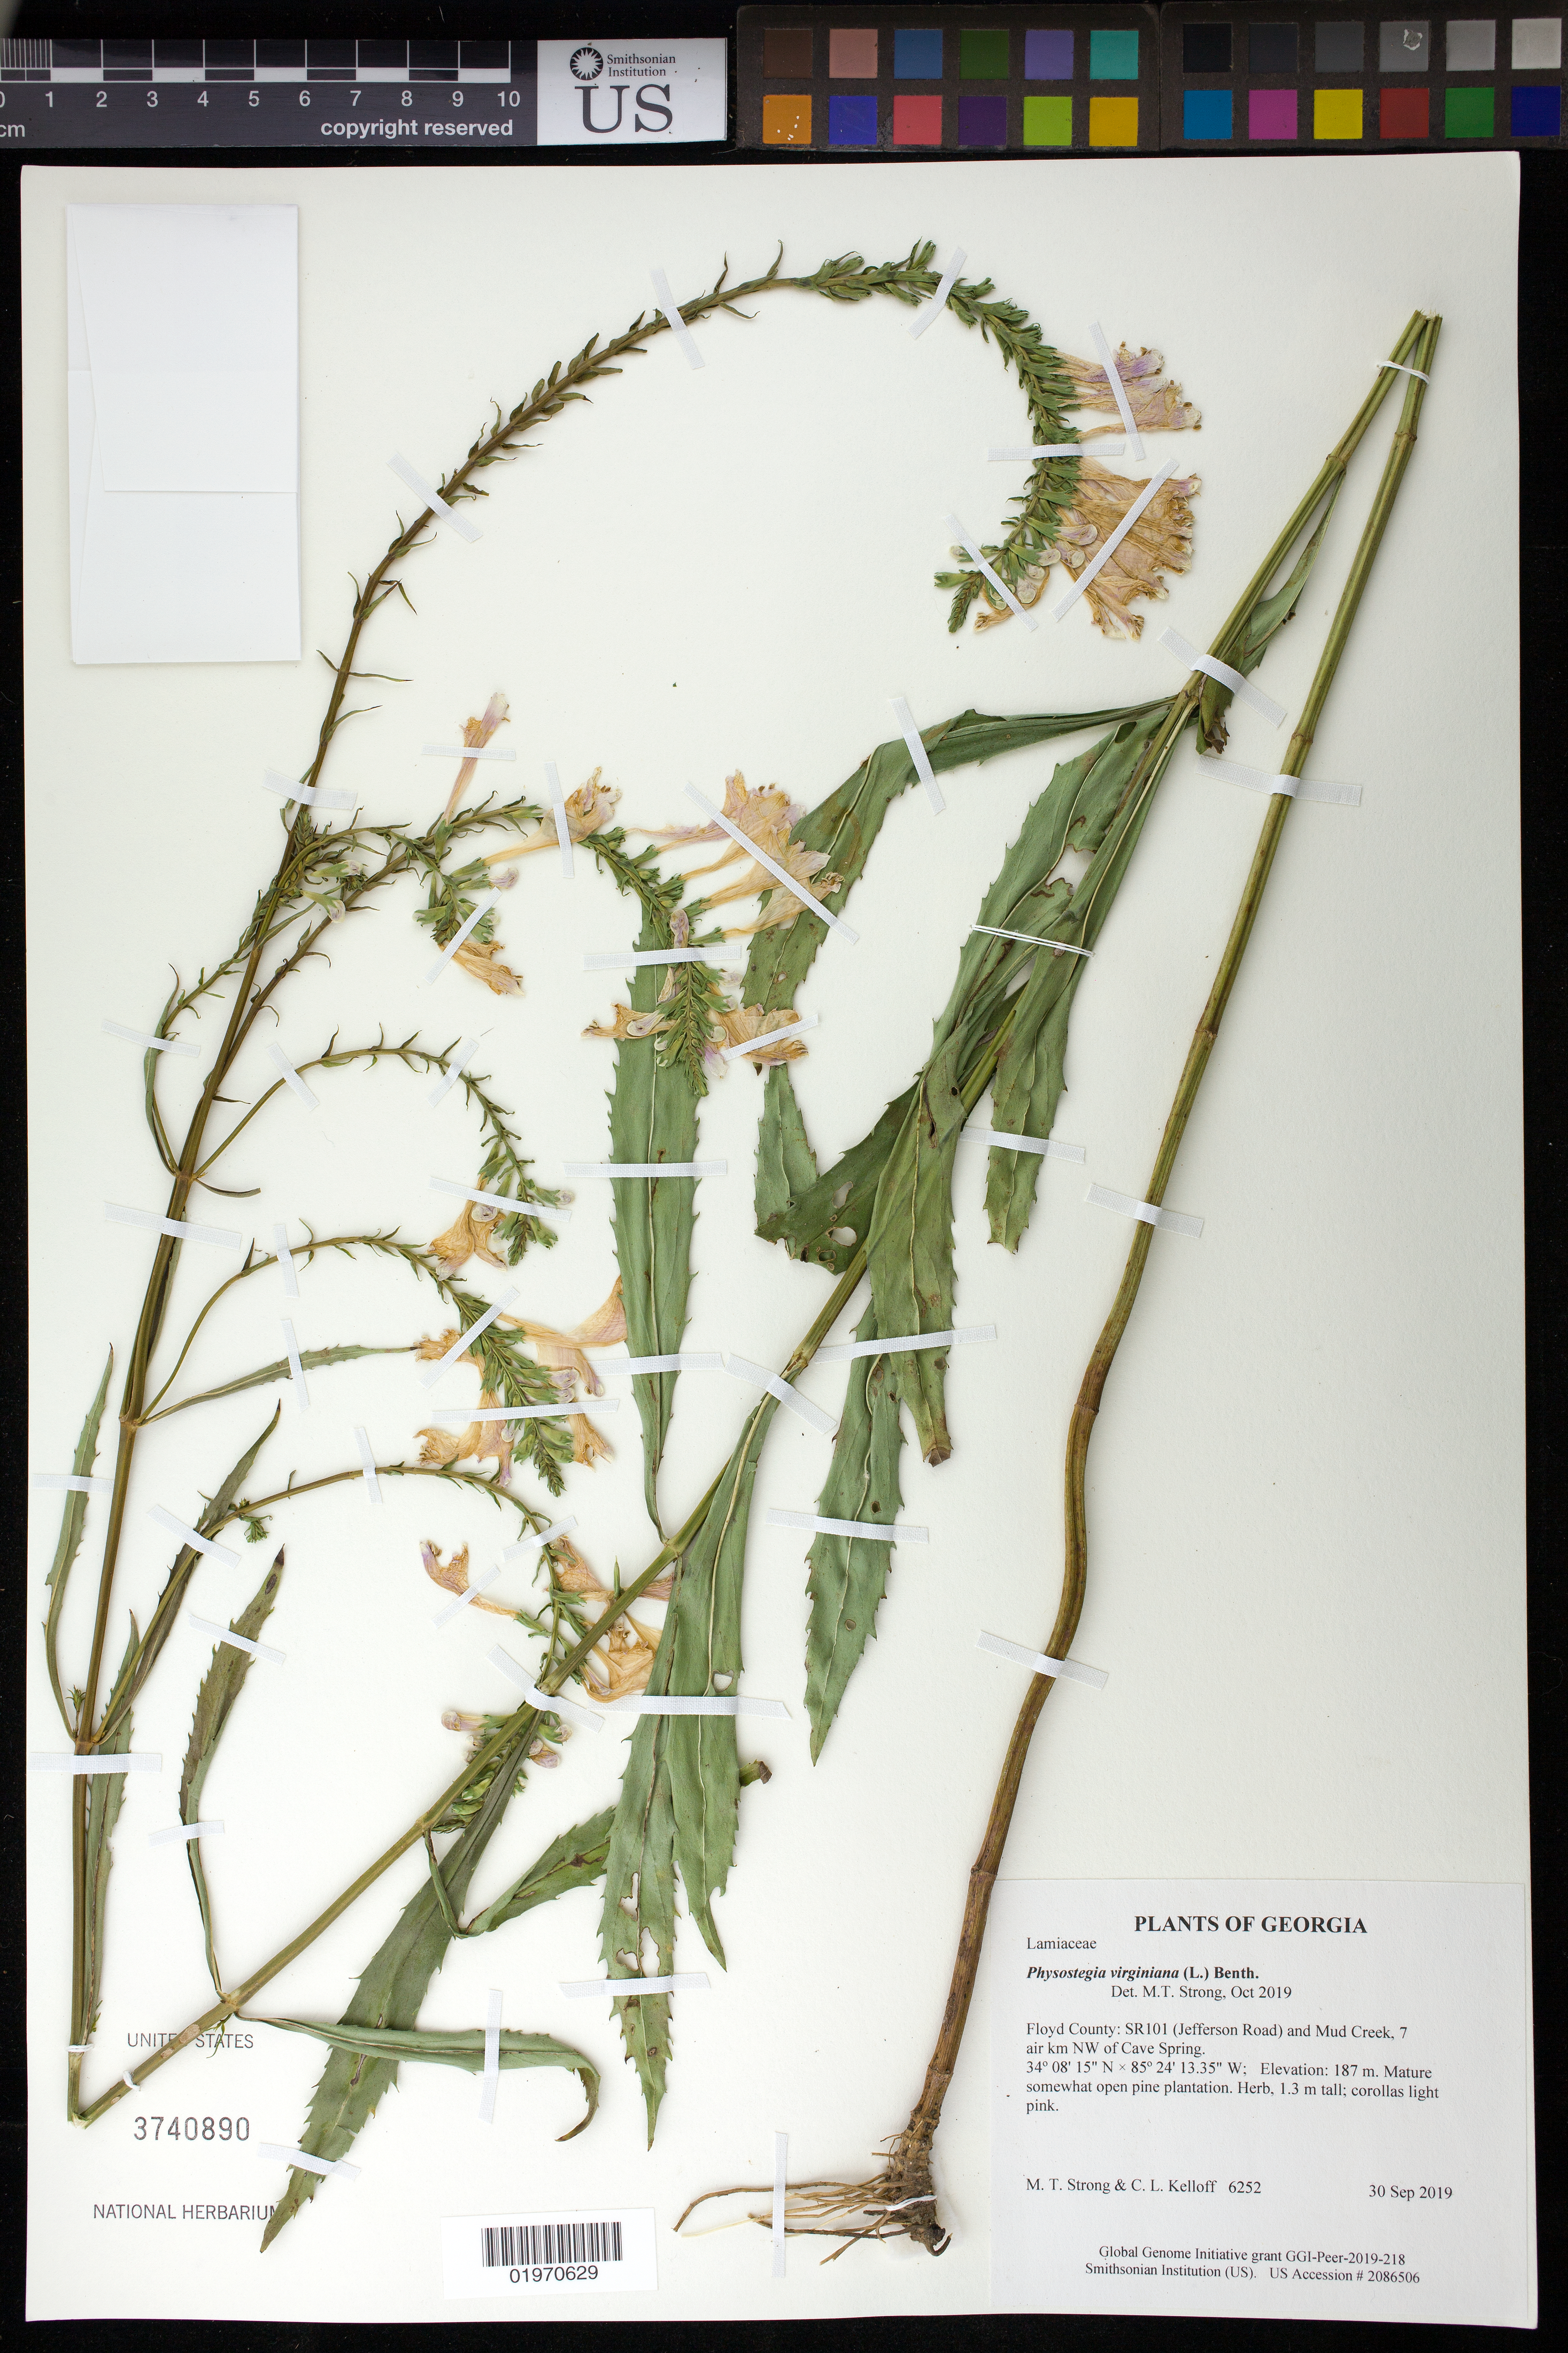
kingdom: Plantae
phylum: Tracheophyta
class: Magnoliopsida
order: Lamiales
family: Lamiaceae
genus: Physostegia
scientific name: Physostegia virginiana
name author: (L.) Benth.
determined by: Strong, Mark T., (BOT), Smithsonian Institution - National Museum of Natural History (UNITED STATES)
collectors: M. T. Strong & C. L. Kelloff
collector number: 6252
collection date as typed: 30 Sep 2019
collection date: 2019-09-30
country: United States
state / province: Georgia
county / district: Floyd County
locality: SR101 (Jefferson Road) and Mud Creek, 7 air km NW of Cave Spring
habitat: Mature somewhat open pine plantation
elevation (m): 187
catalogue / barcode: US 3740890